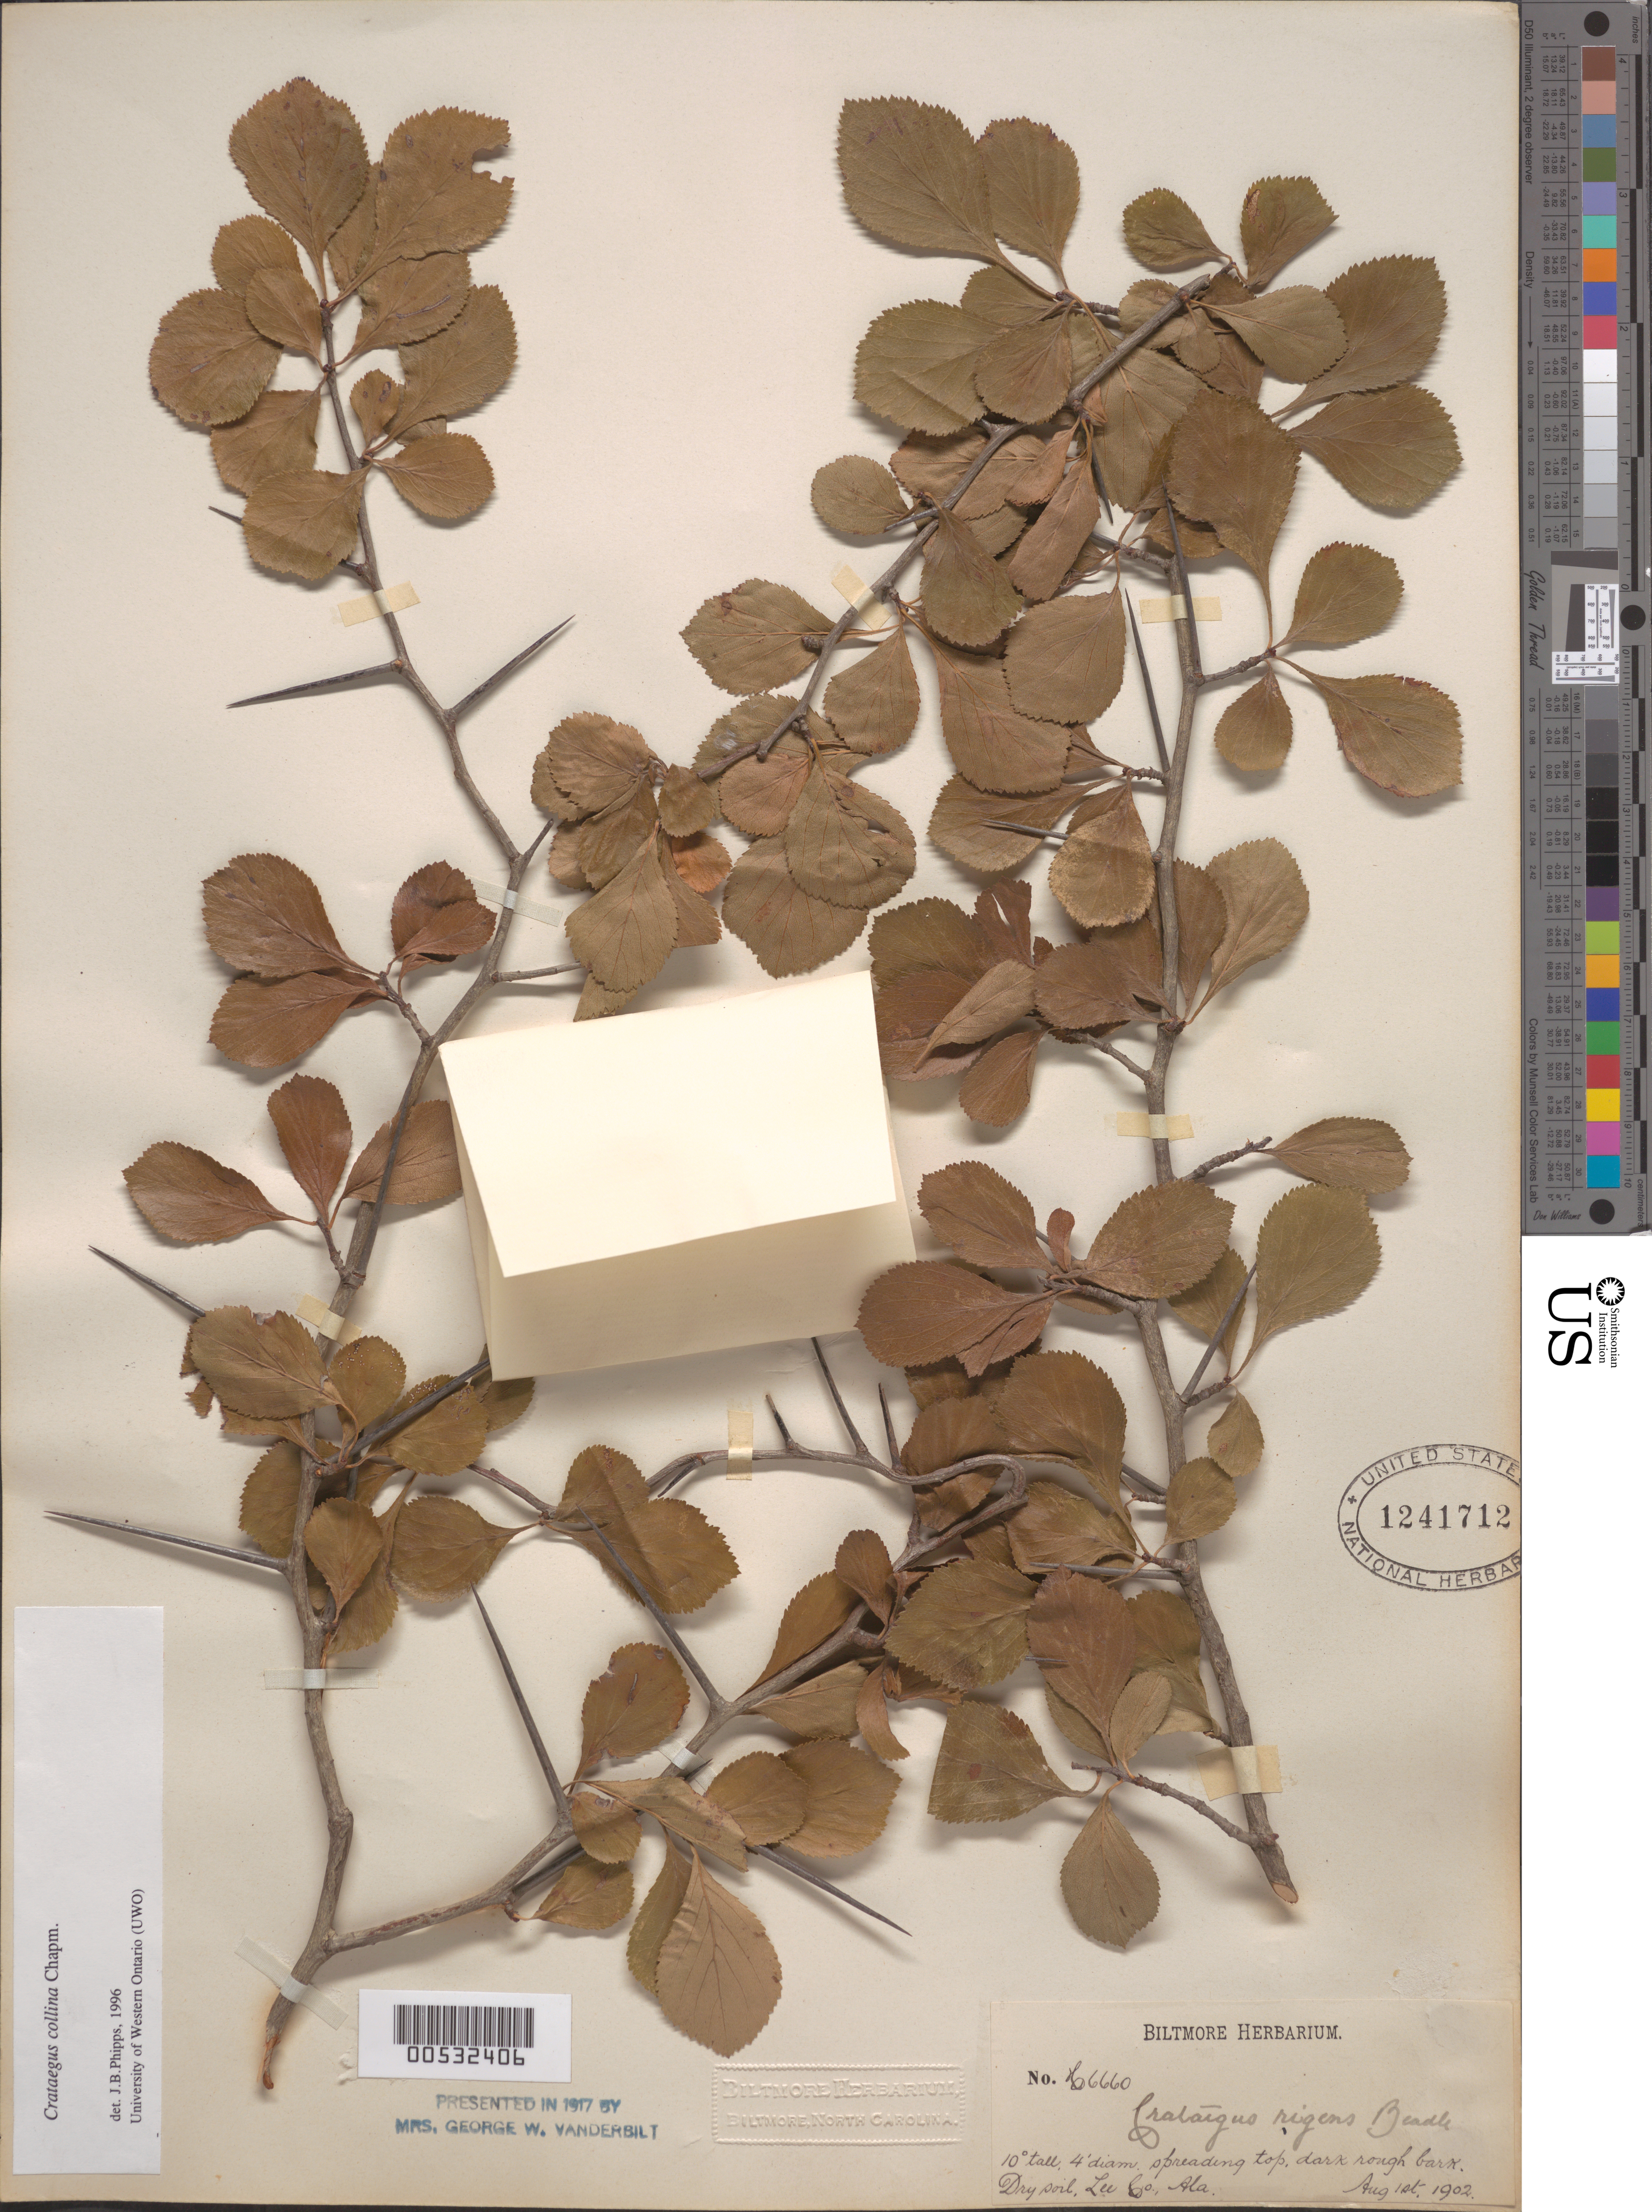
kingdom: Plantae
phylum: Tracheophyta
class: Magnoliopsida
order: Rosales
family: Rosaceae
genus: Crataegus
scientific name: Crataegus collina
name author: Chapm.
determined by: Phipps, James B., (UWO), University of Western Ontario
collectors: ex herb. Biltmore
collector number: C6660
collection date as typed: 01 Aug 1902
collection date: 1902-08-01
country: United States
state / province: Alabama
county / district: Lee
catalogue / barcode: US 1241712